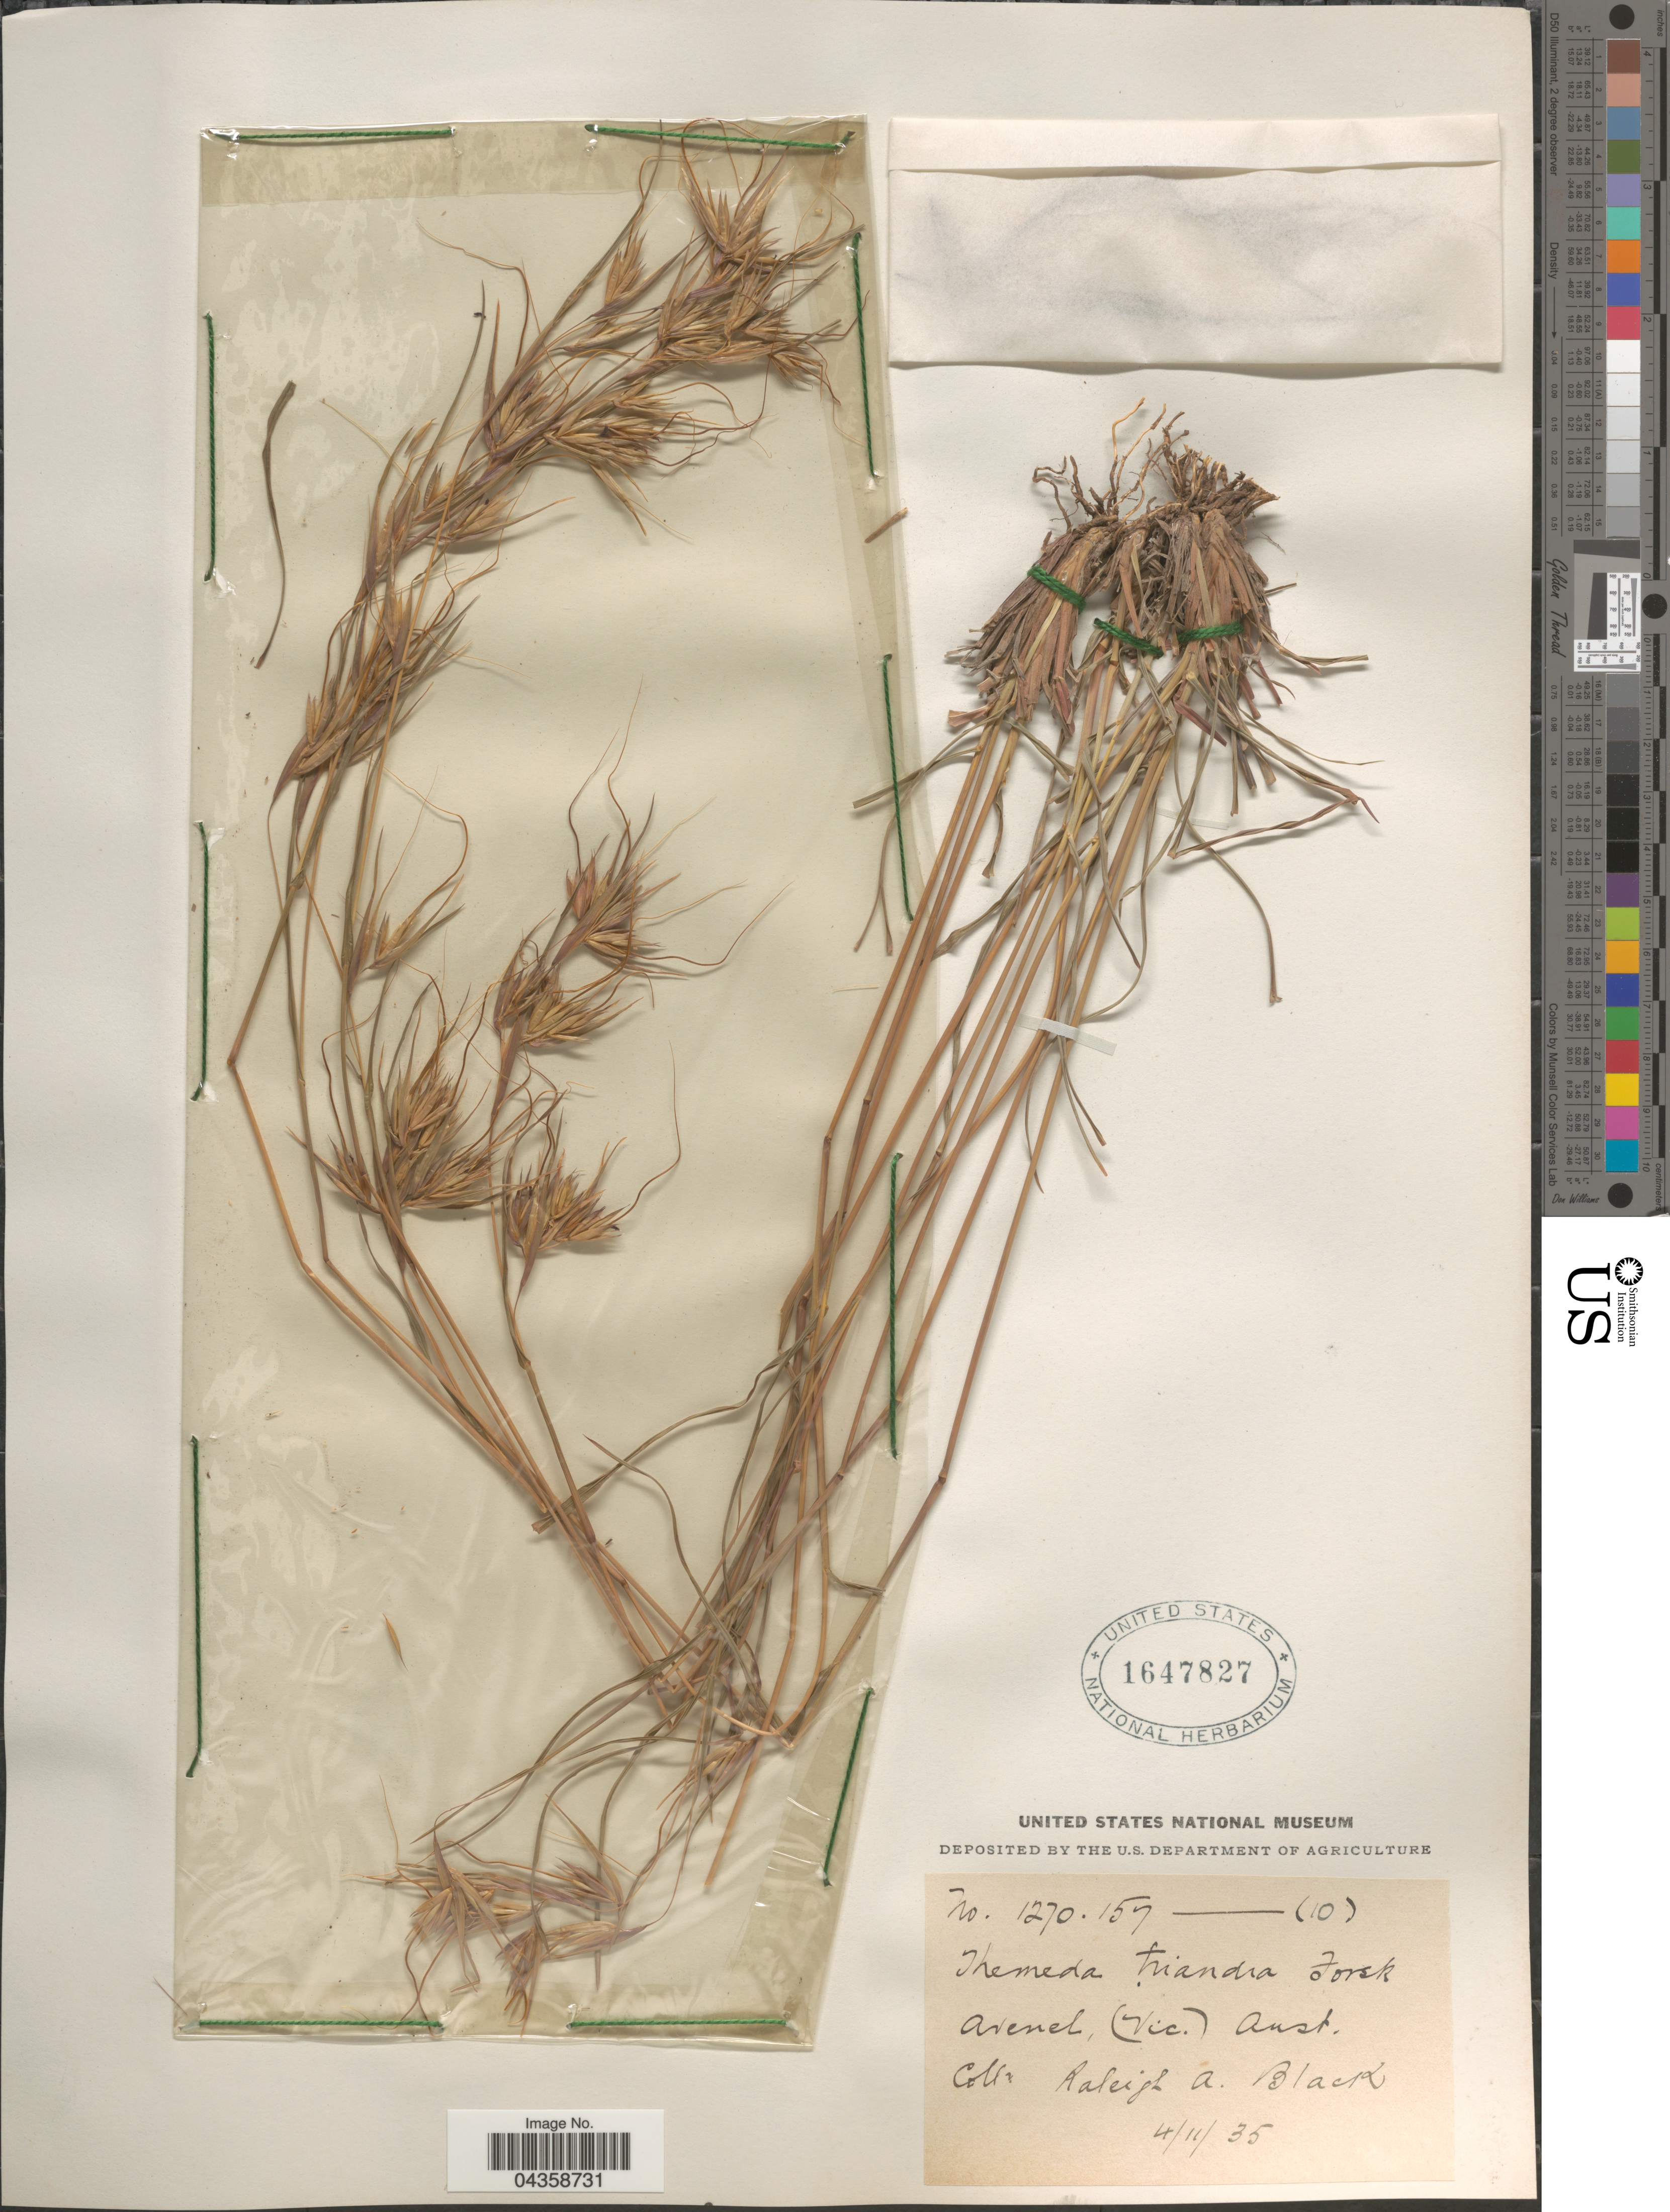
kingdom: Plantae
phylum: Tracheophyta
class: Liliopsida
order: Poales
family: Poaceae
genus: Themeda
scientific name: Themeda triandra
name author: Forssk.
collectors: R. A. Black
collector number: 1270.157(10)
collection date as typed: Transcribed d/m/y: 4/11/35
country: Australia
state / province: Victoria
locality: Avenel, (Vic.).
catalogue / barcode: US 1647827